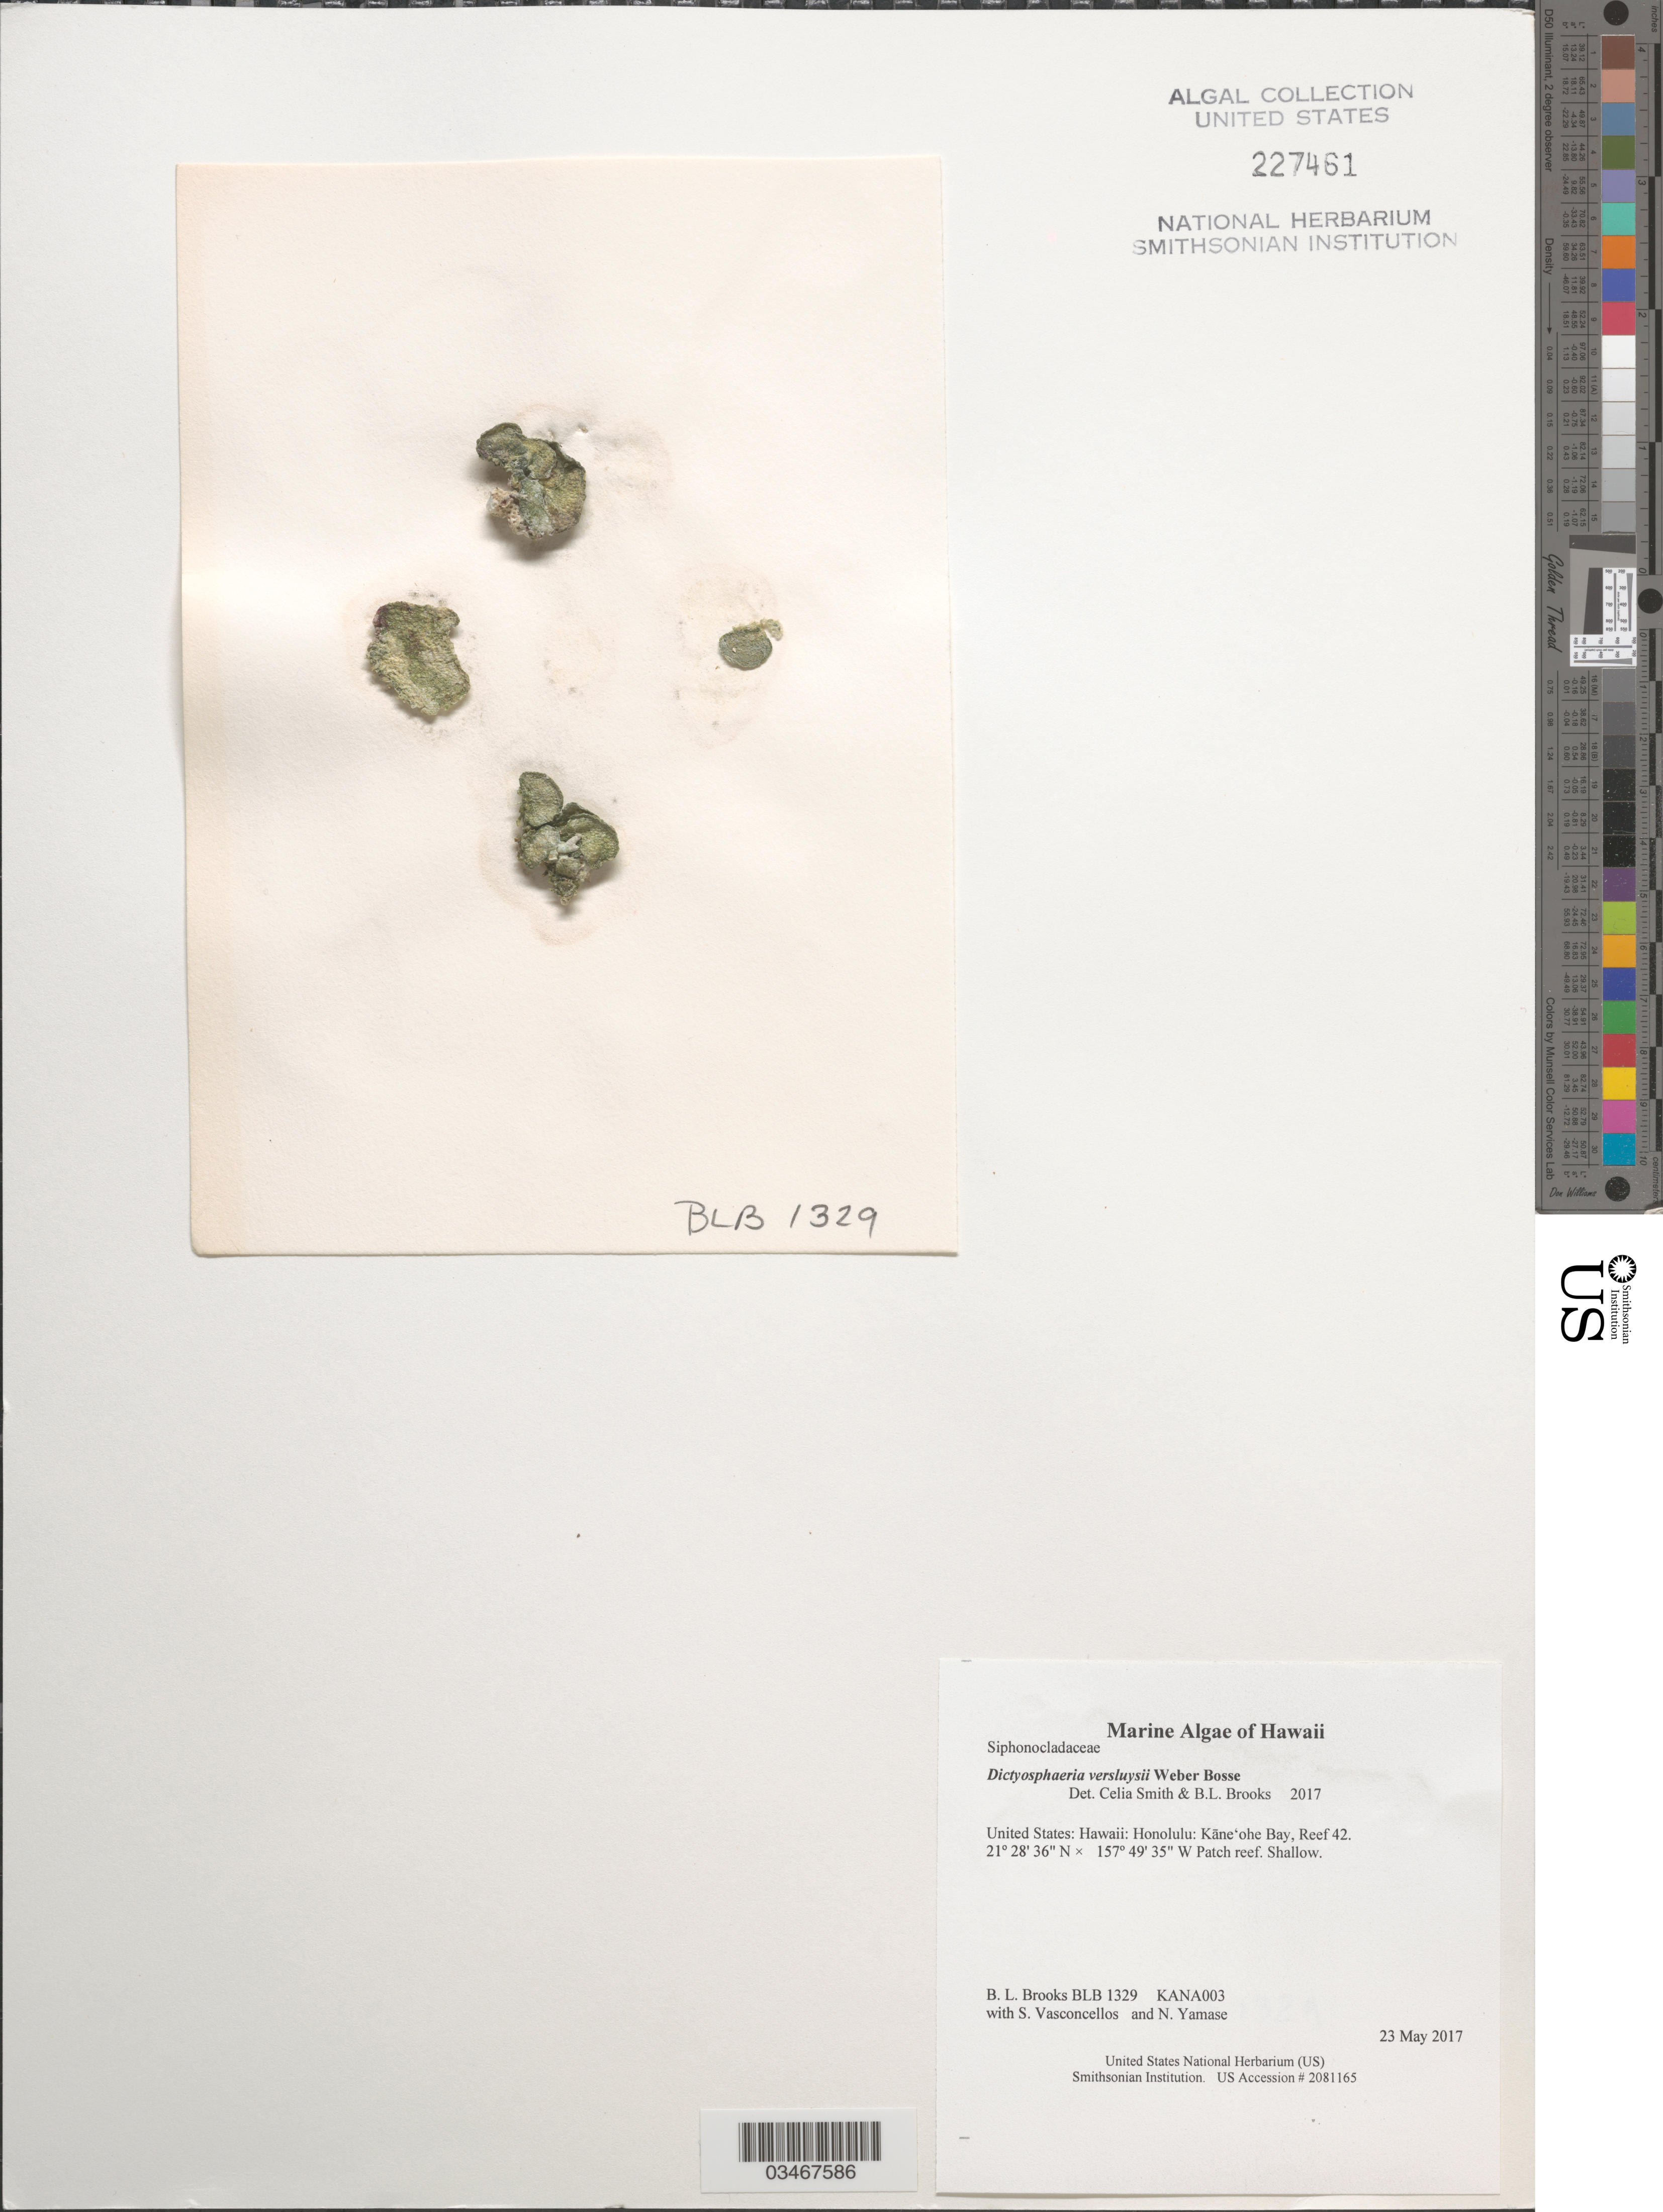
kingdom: Plantae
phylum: Chlorophyta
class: Ulvophyceae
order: Siphonocladales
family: Siphonocladaceae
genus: Dictyosphaeria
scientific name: Dictyosphaeria versluysii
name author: Weber Bosse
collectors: B. Brooks, S. Vasconcellos & N. Yamase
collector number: BLB 1329/KANA 003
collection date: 2017-05-23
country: United States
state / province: Hawaii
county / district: Honolulu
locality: Honolulu: Kāne'ohe Bay, Reef 42.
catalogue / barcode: US 227461